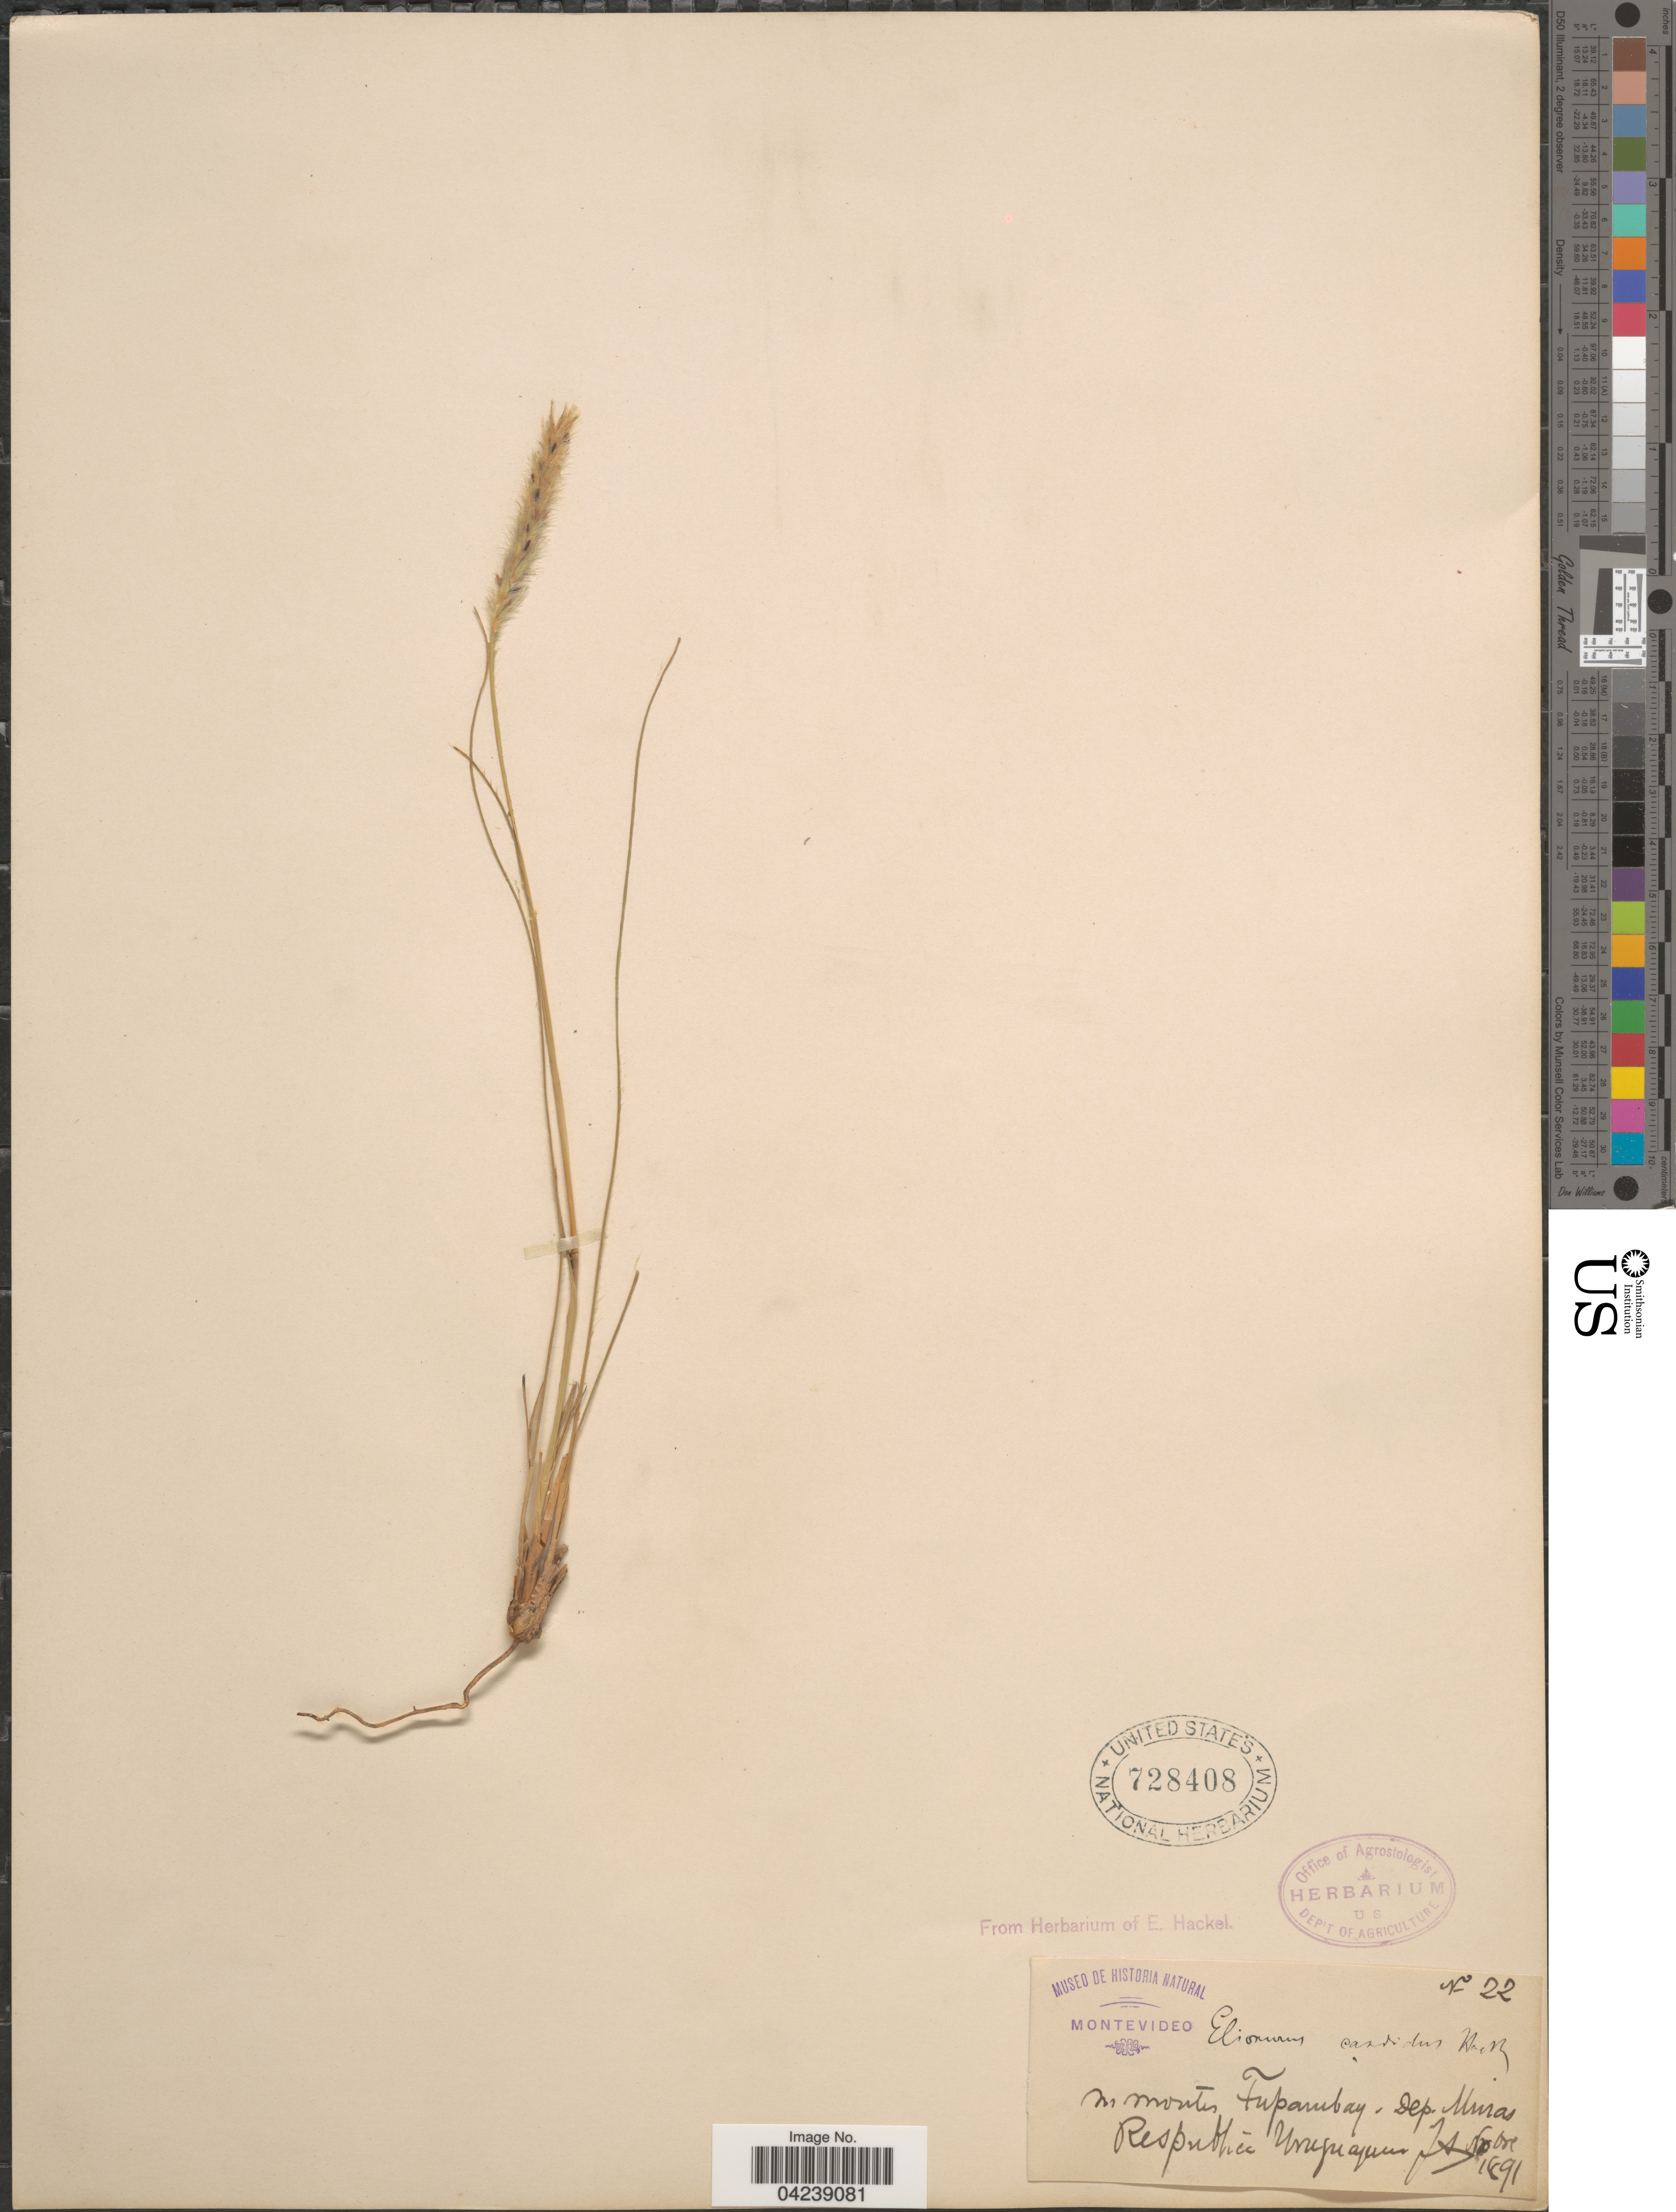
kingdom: Plantae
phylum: Tracheophyta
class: Liliopsida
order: Poales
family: Poaceae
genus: Elionurus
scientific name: Elionurus muticus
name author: (Spreng.) Kuntze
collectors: ex herb. E. Hackel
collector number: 22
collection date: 1891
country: Uruguay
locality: In montes Tupambay - Dep. Minas. Respublica Uruguaya.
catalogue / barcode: US 728408